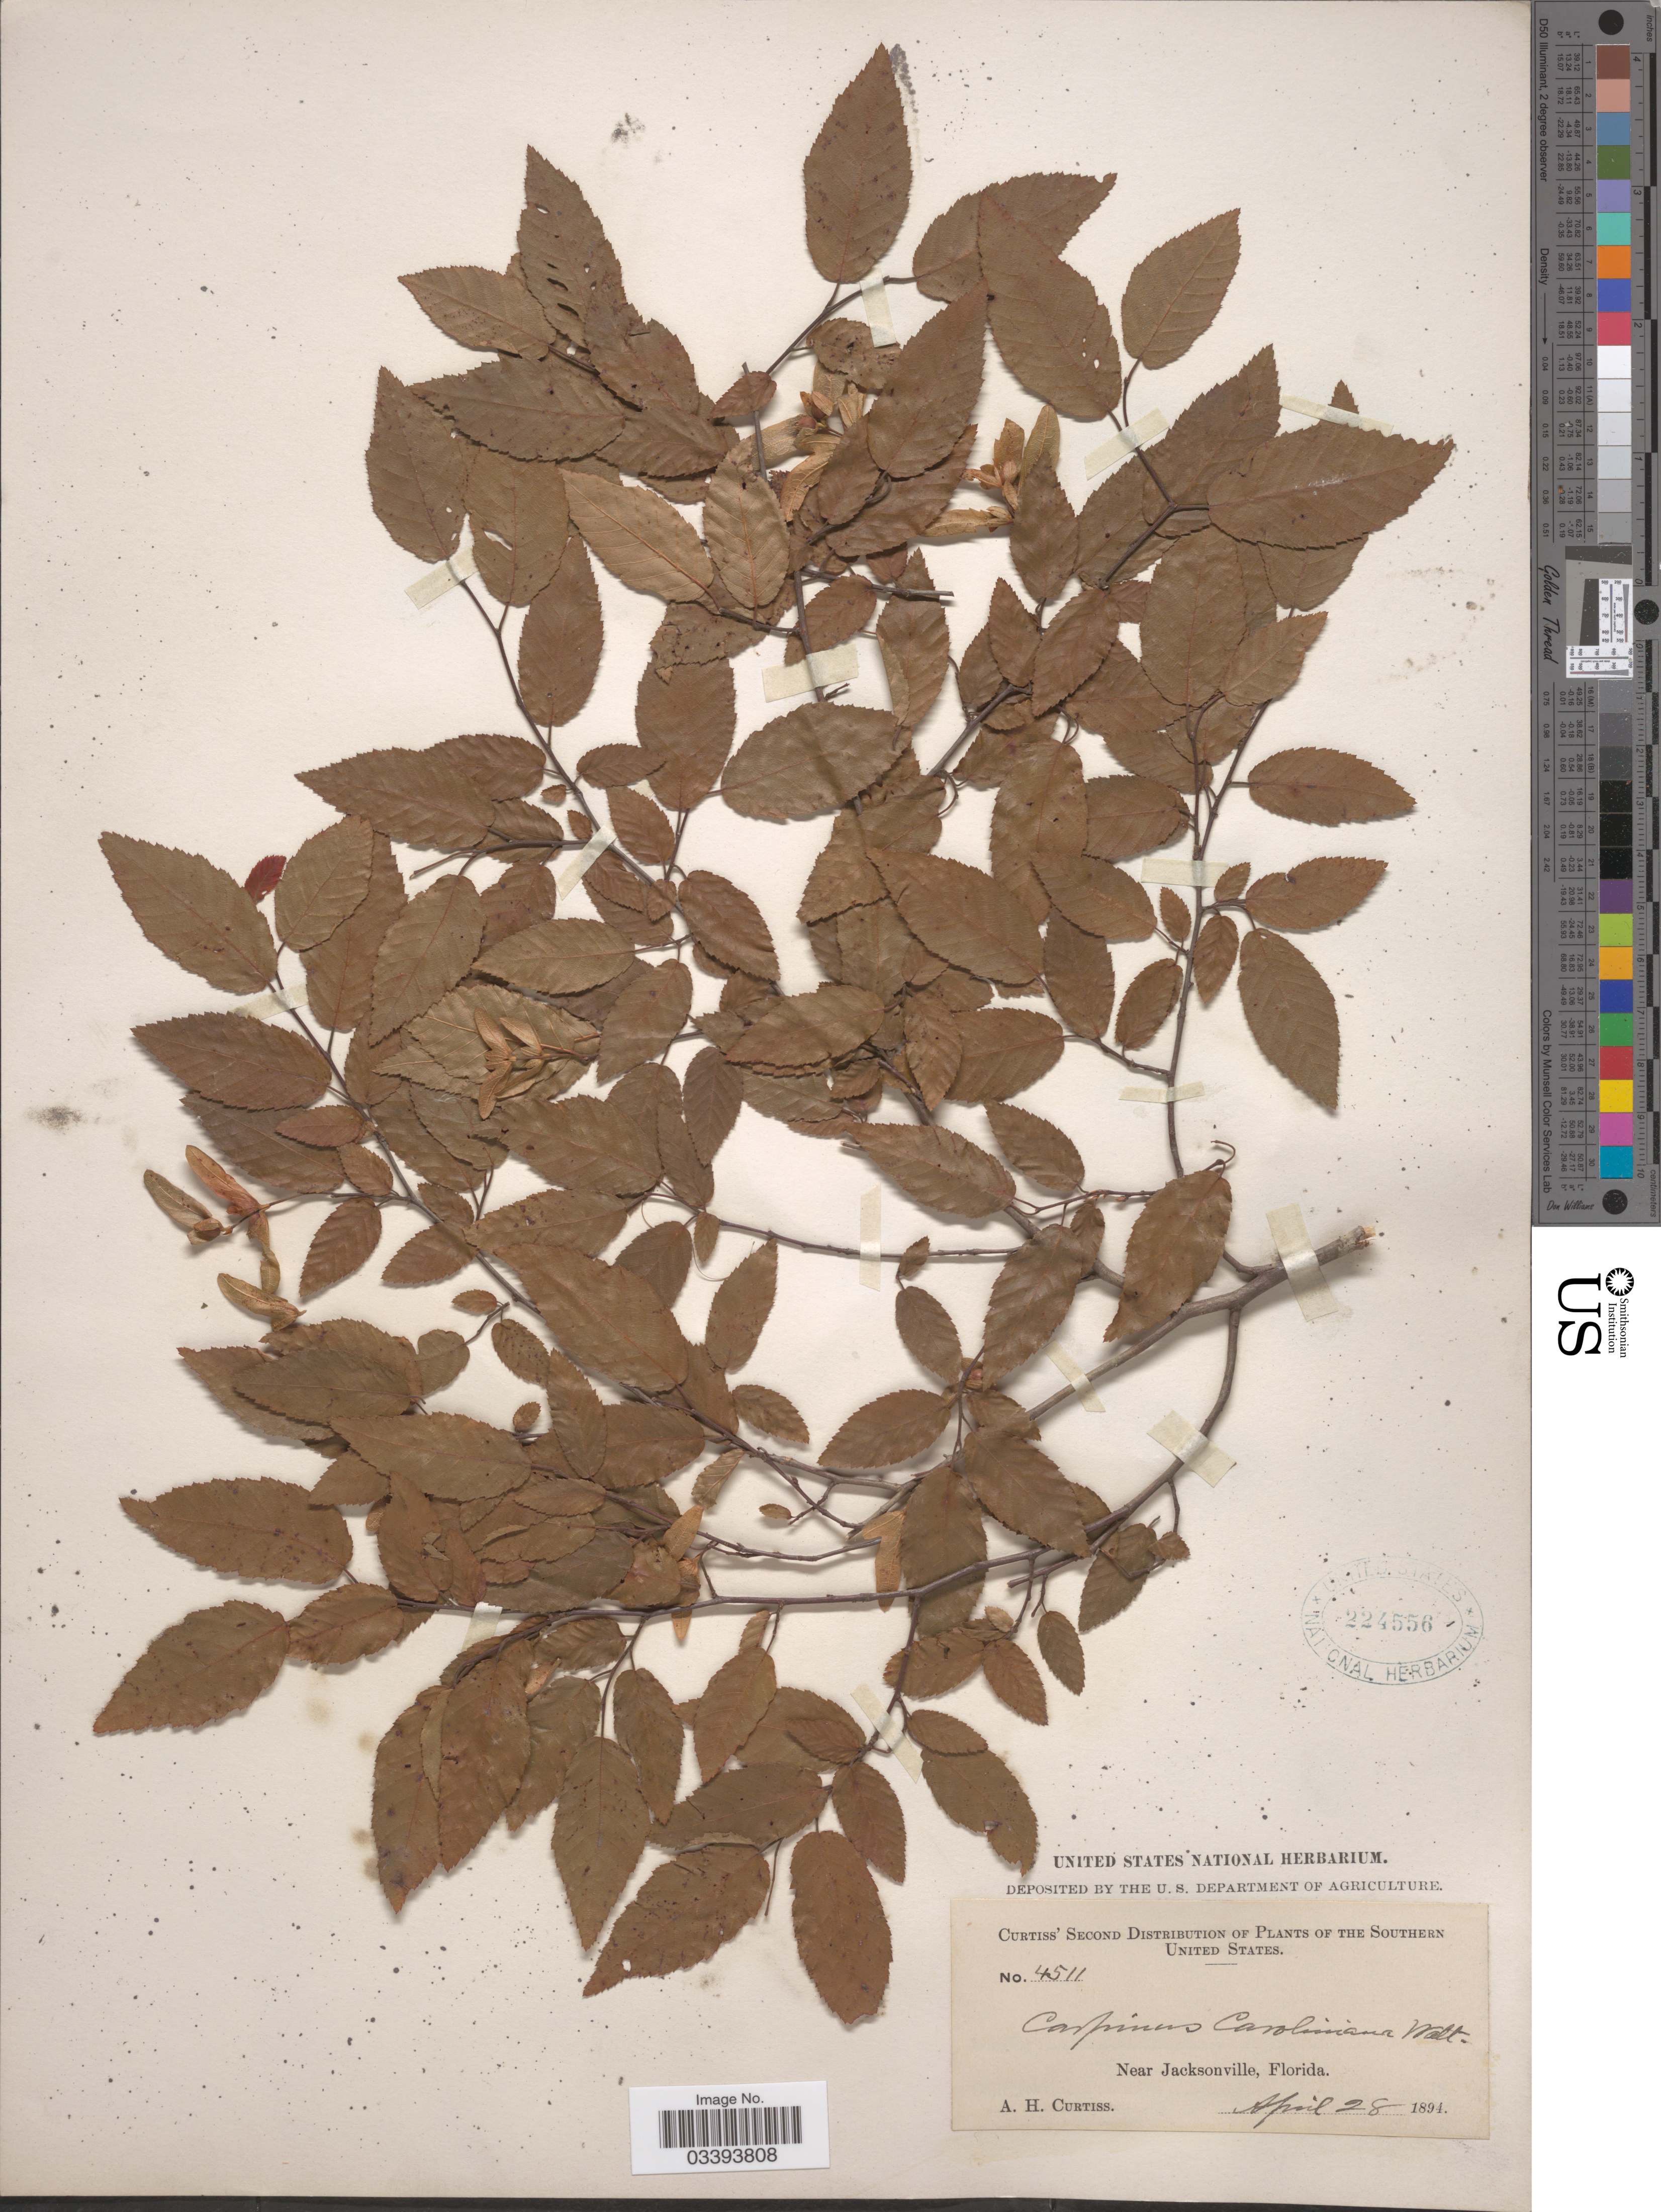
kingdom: Plantae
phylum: Tracheophyta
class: Magnoliopsida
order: Fagales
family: Betulaceae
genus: Carpinus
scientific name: Carpinus caroliniana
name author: Walter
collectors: A. H. Curtiss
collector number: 4511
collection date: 1894-04-28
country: United States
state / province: Florida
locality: Southern United States. Near Jacksonville.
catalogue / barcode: US 224556